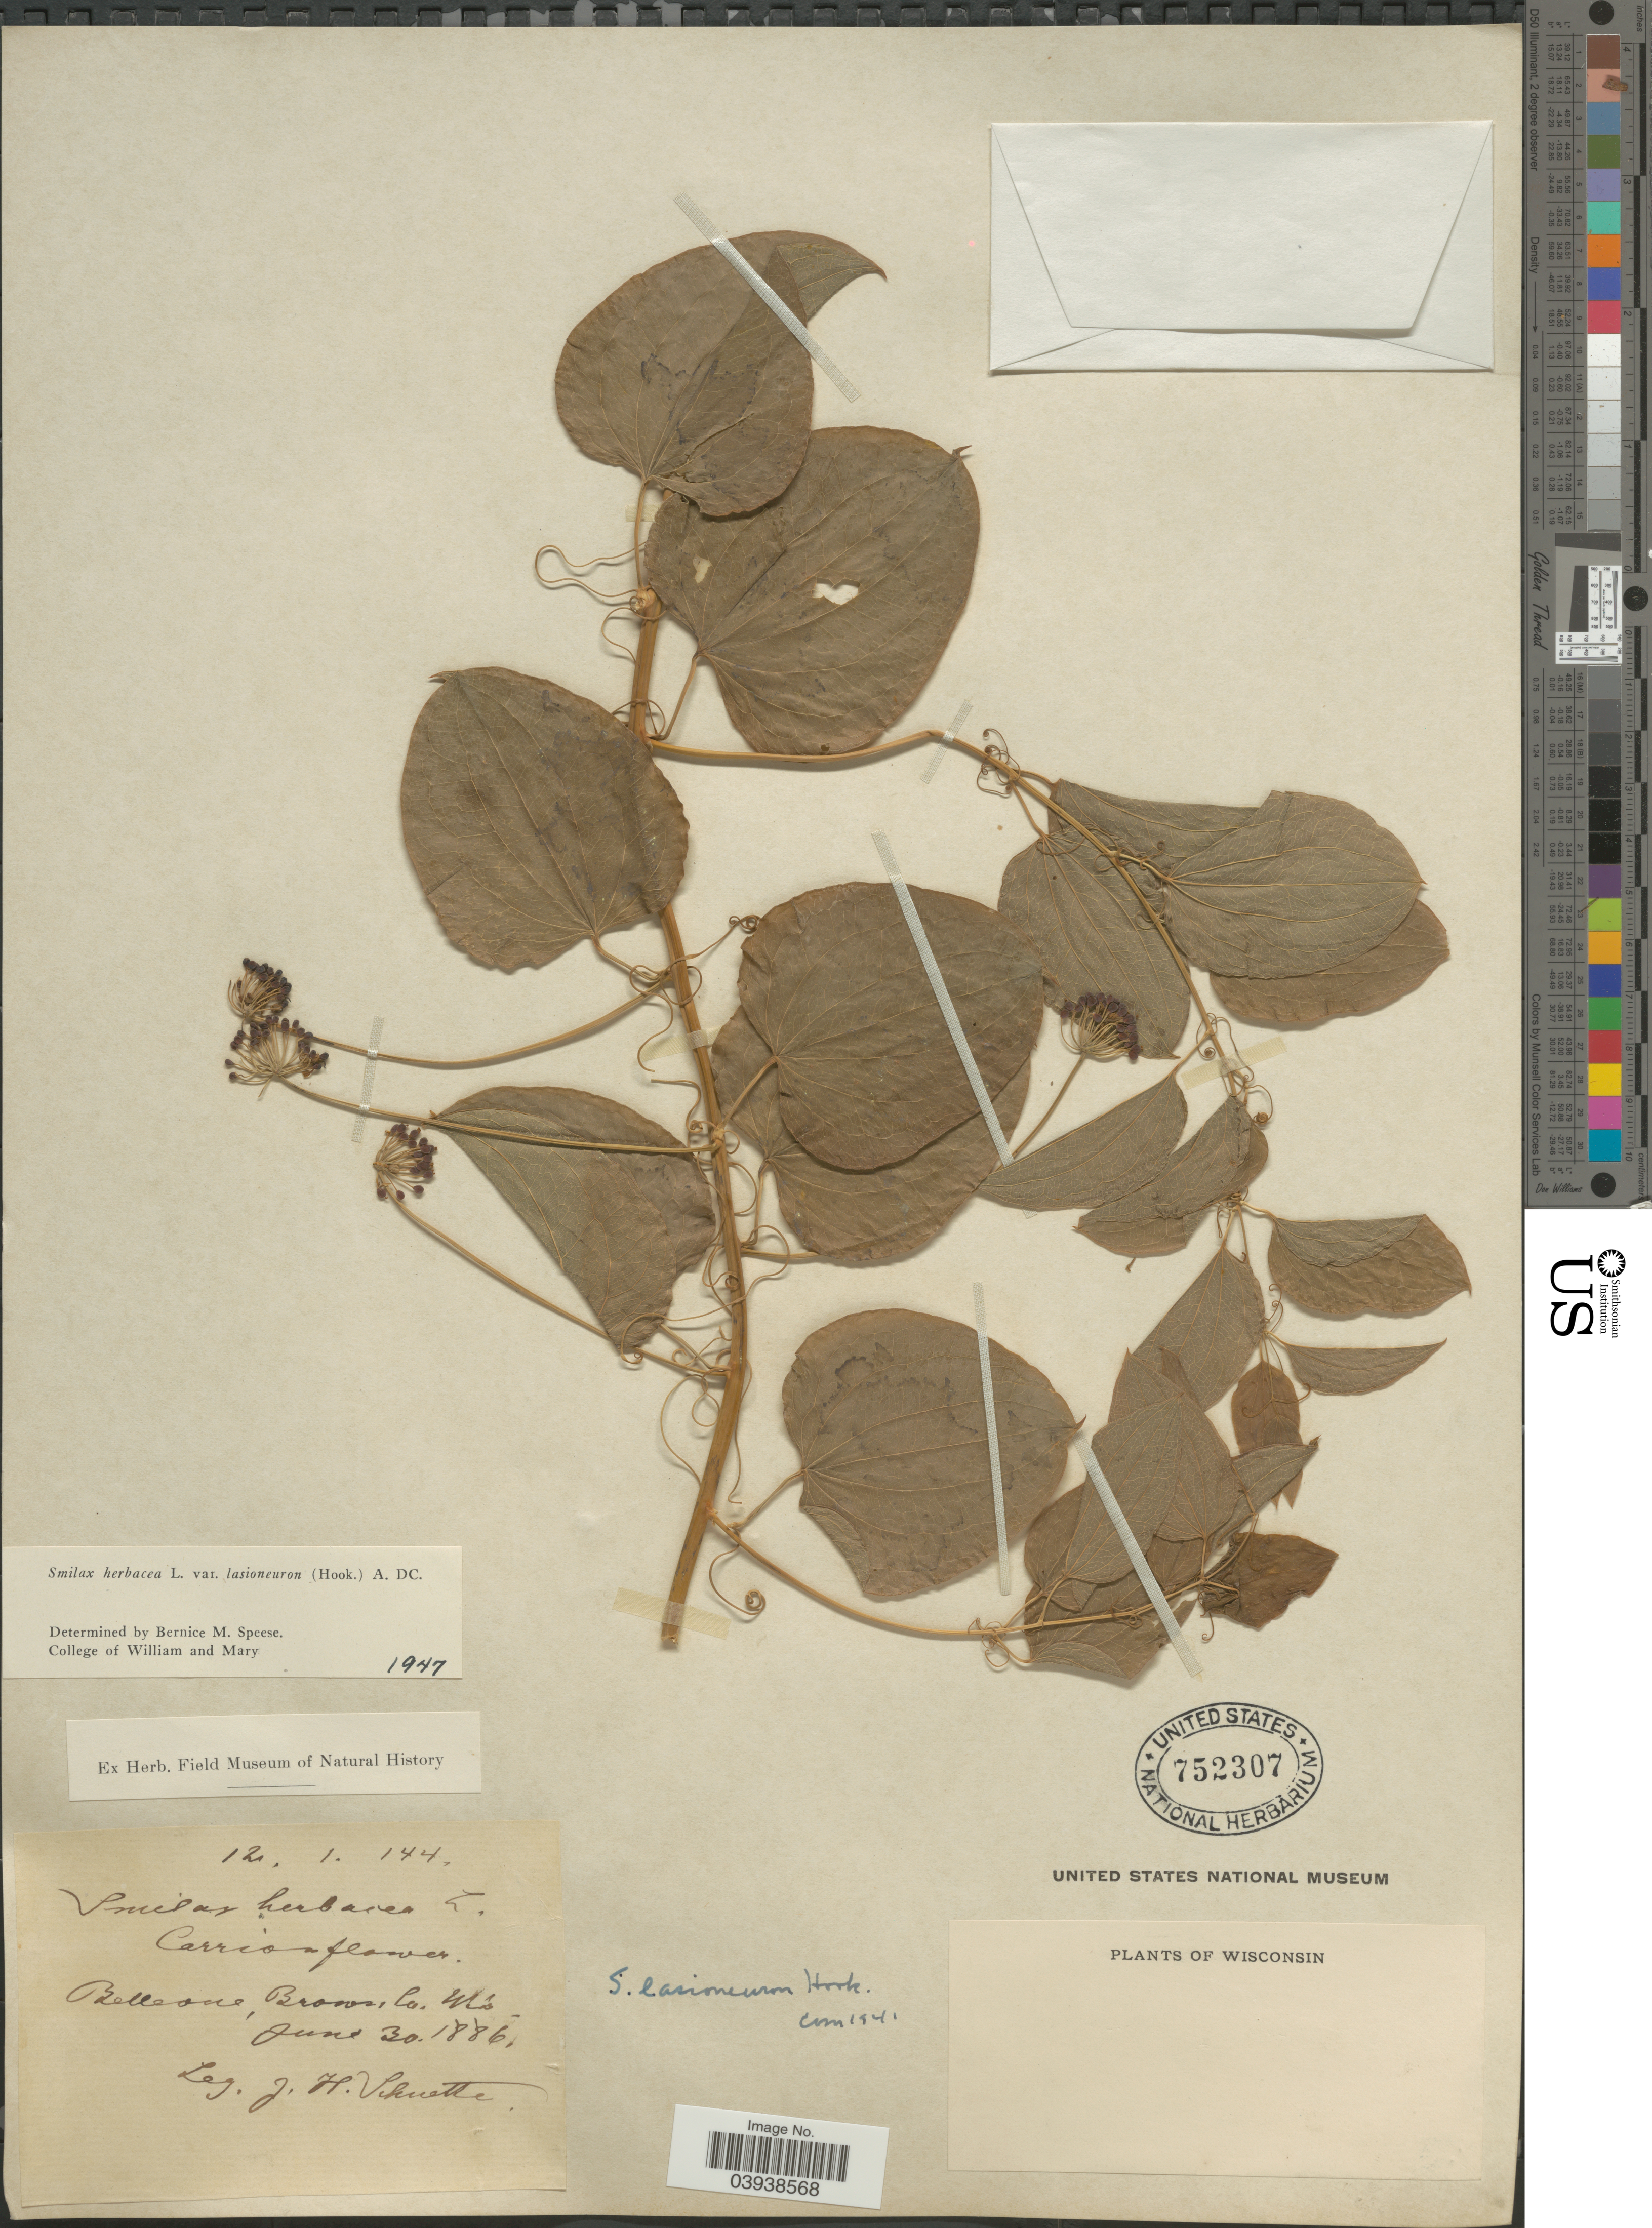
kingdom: Plantae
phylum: Tracheophyta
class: Liliopsida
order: Liliales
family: Smilacaceae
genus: Smilax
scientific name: Smilax herbacea var. lasioneuron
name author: (Hook.) A. DC.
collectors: J. H. Schuette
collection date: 1886-06-30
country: United States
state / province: Wisconsin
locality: Belleone, Brown Co.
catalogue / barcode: US 752307